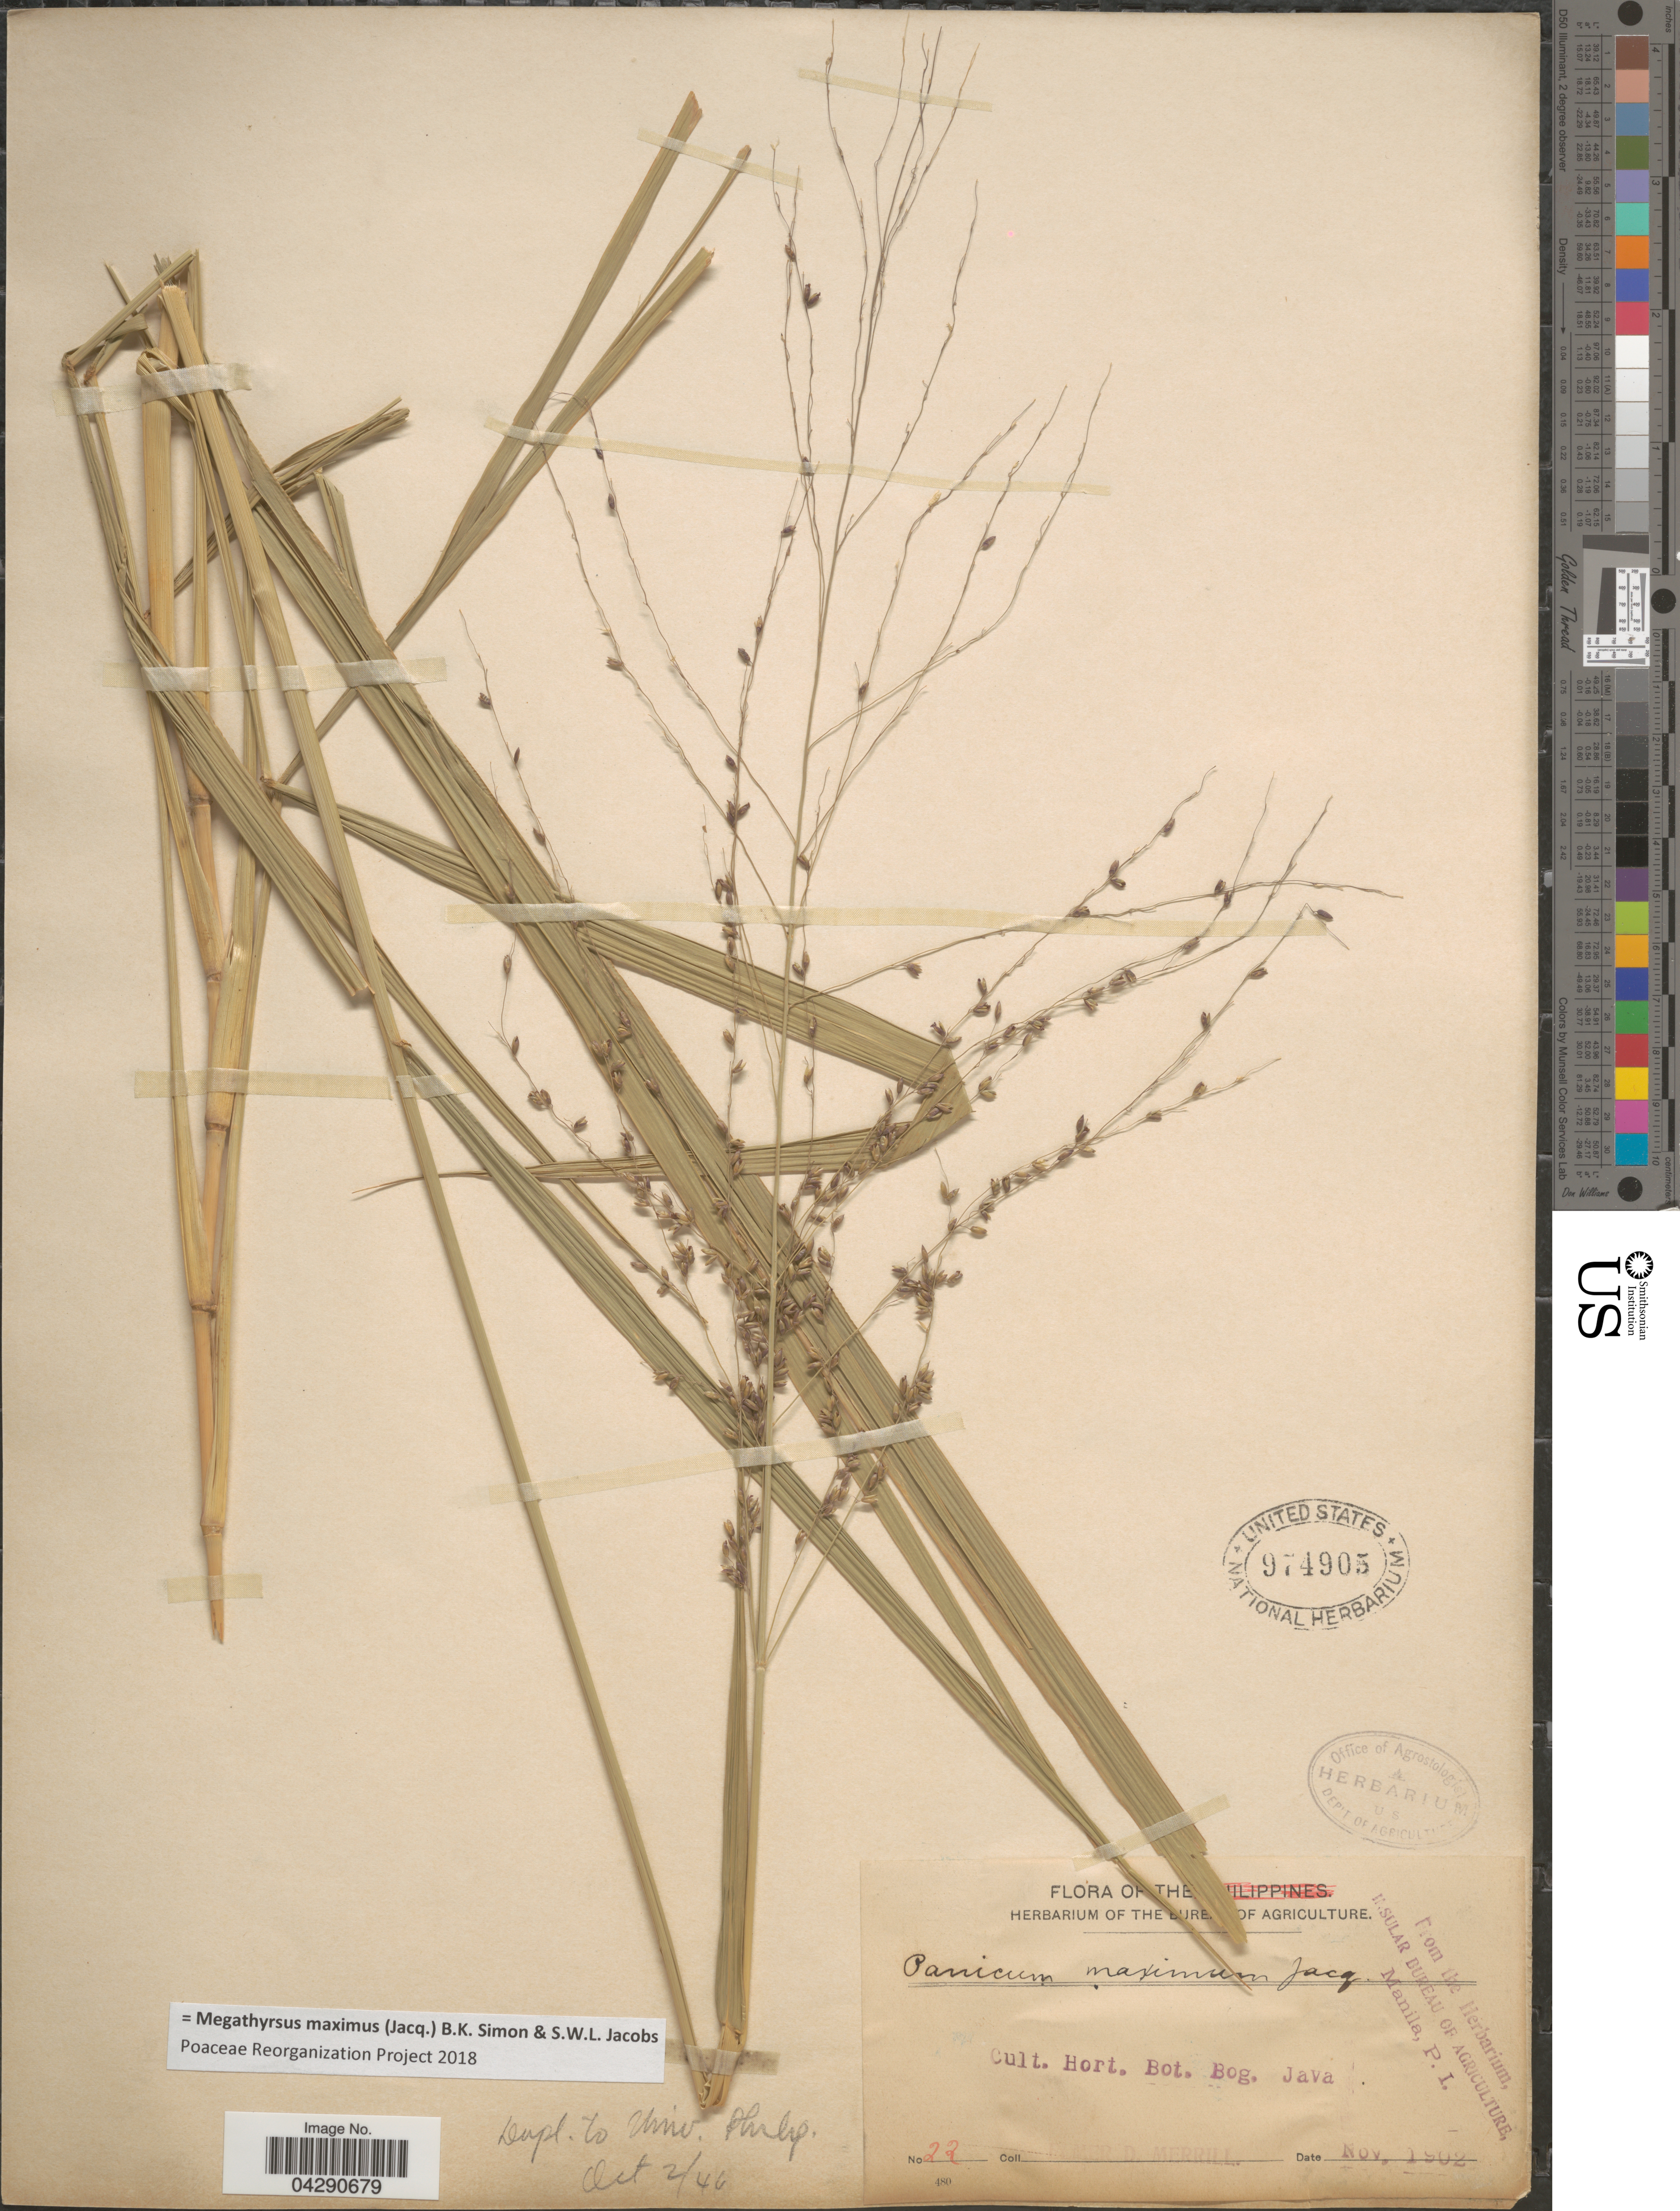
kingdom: Plantae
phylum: Tracheophyta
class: Liliopsida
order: Poales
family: Poaceae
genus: Megathyrsus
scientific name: Megathyrsus maximus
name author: (Jacq.) B.K. Simon & S.W.L. Jacobs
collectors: E. D. Merrill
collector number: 22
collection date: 1902-11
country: Indonesia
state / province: Java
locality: Cult. Hort. Bot. Bog. Java.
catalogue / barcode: US 974905